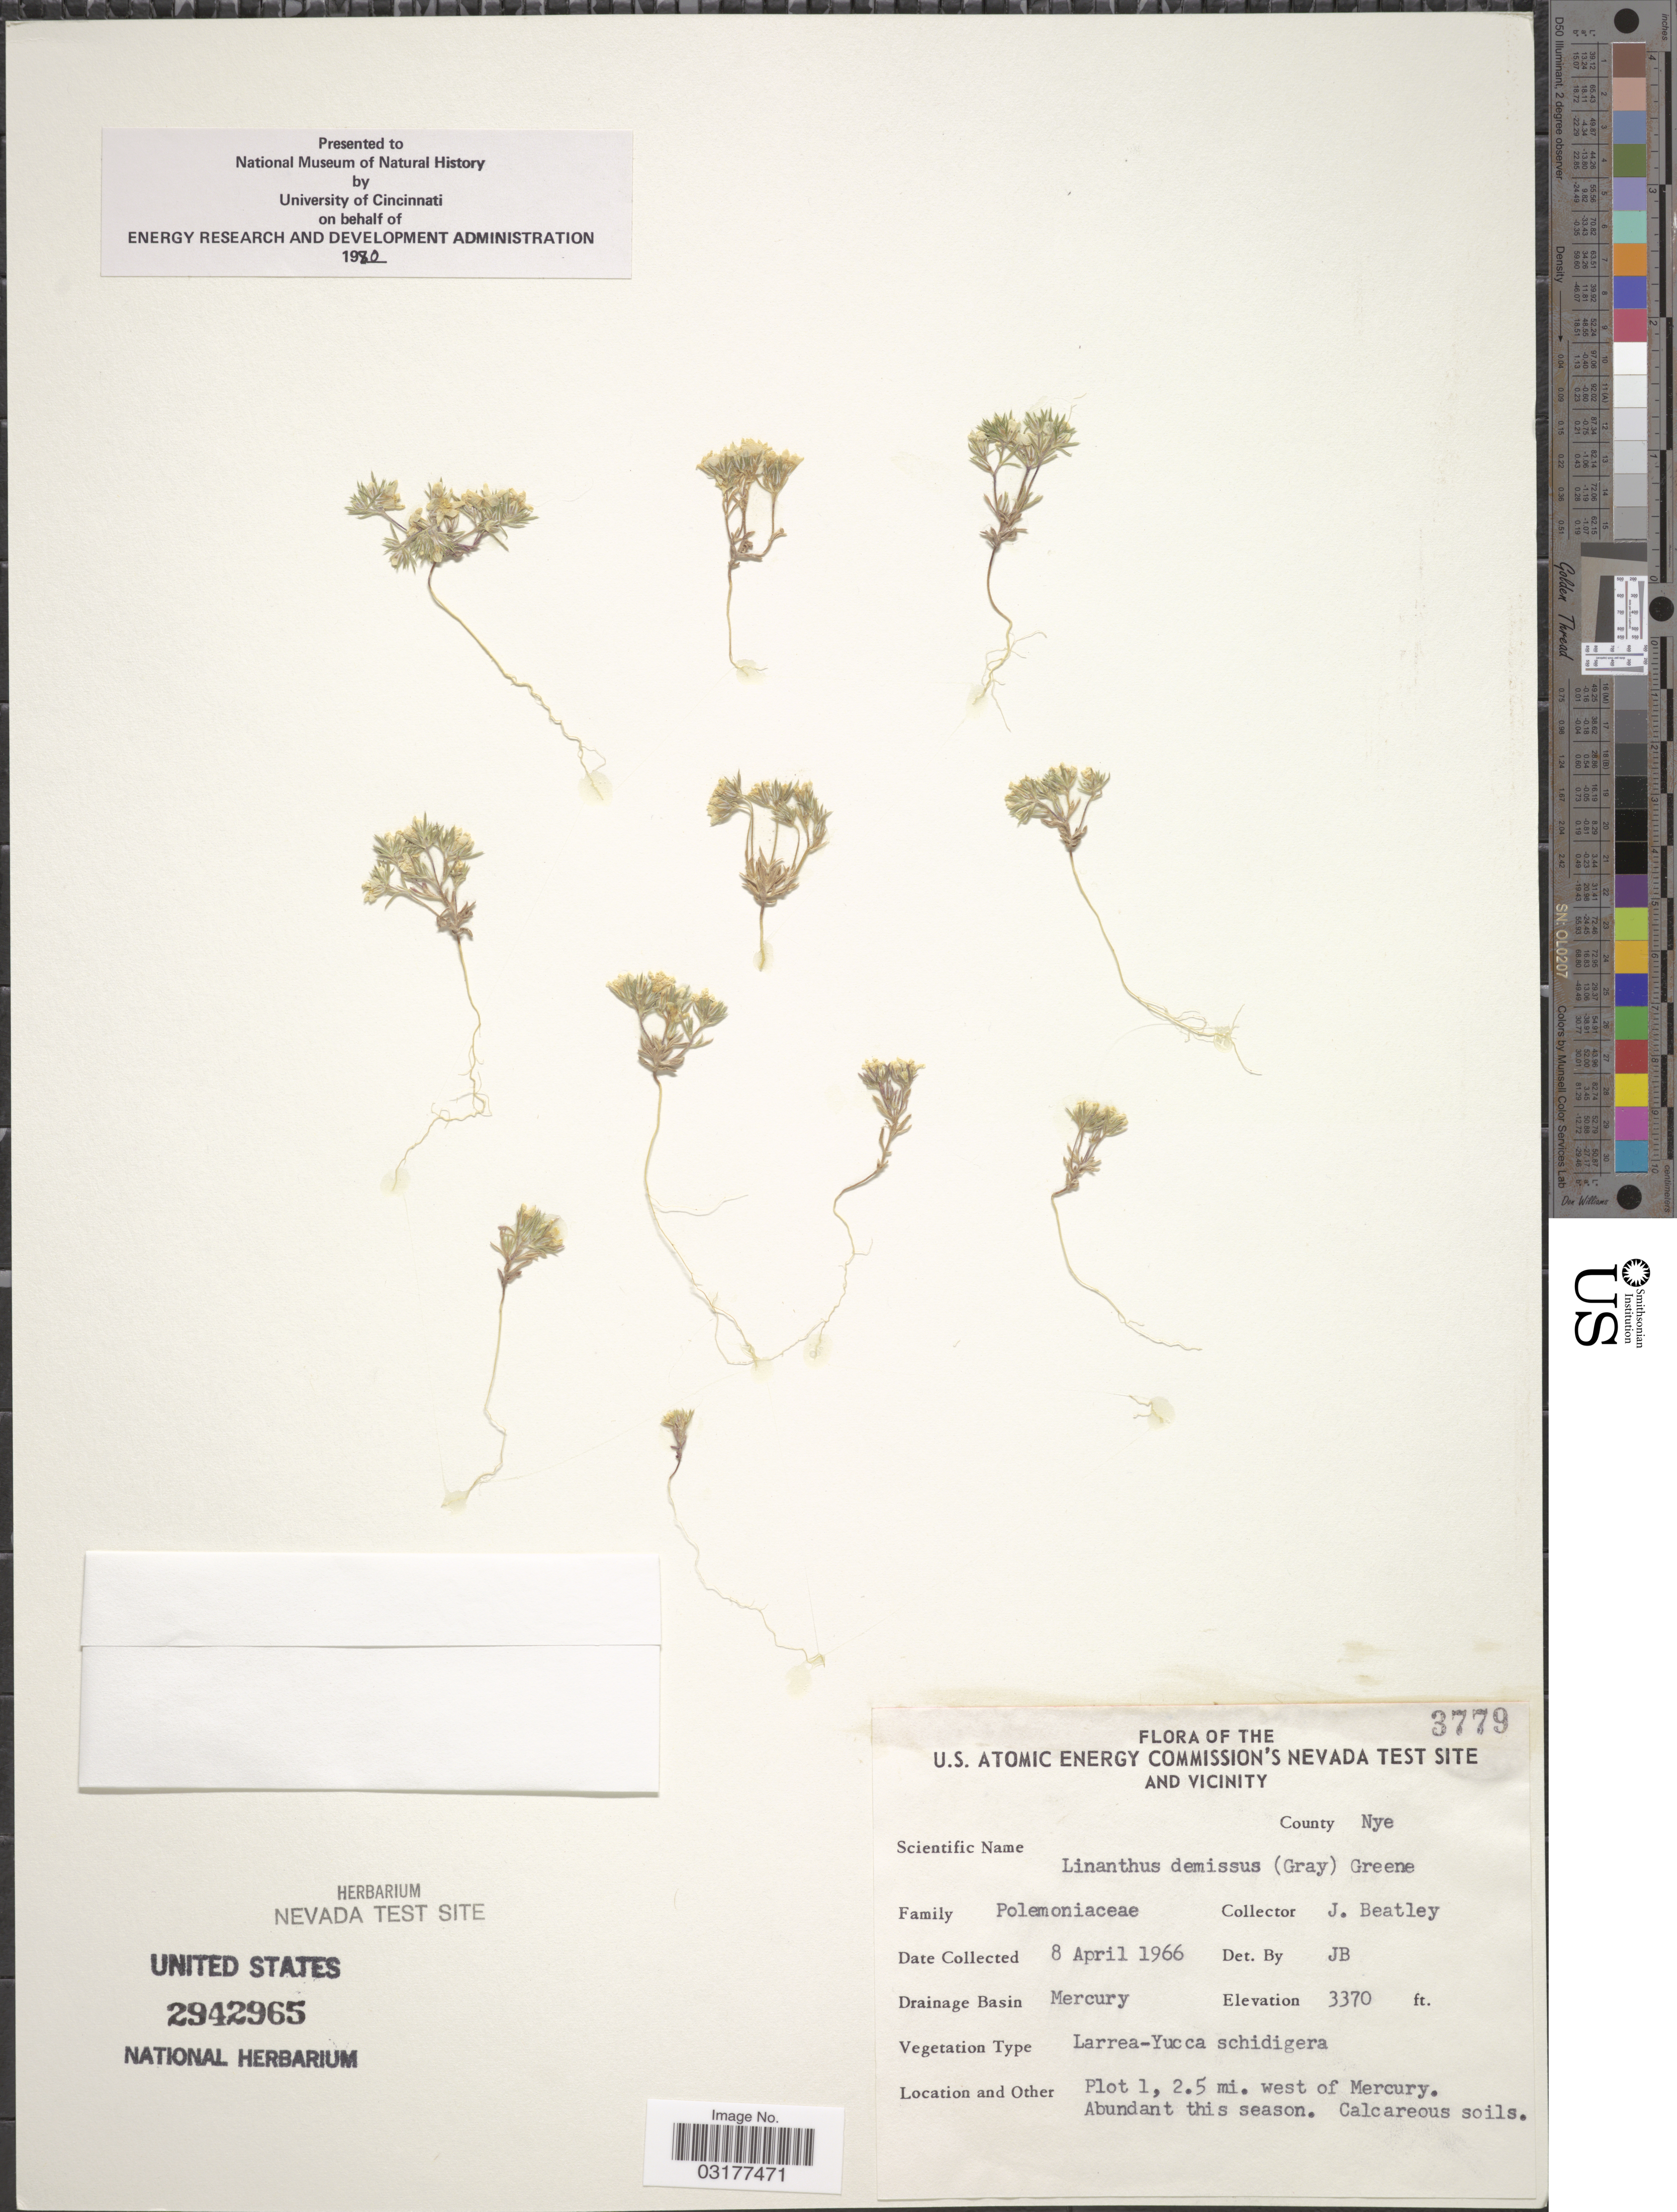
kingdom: Plantae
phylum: Tracheophyta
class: Magnoliopsida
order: Ericales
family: Polemoniaceae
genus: Linanthus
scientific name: Linanthus demissus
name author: (A. Gray) Greene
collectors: J. C. Beatley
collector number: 3779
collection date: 1966-04-08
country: United States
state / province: Nevada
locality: The U.S. Atomic Energy Commission's Nevada Test Site and Vicinity. County Nye. Drainage Basin Mercury. Plot 1, 2.5 mi. west of Mercury.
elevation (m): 1027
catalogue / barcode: US 2942965